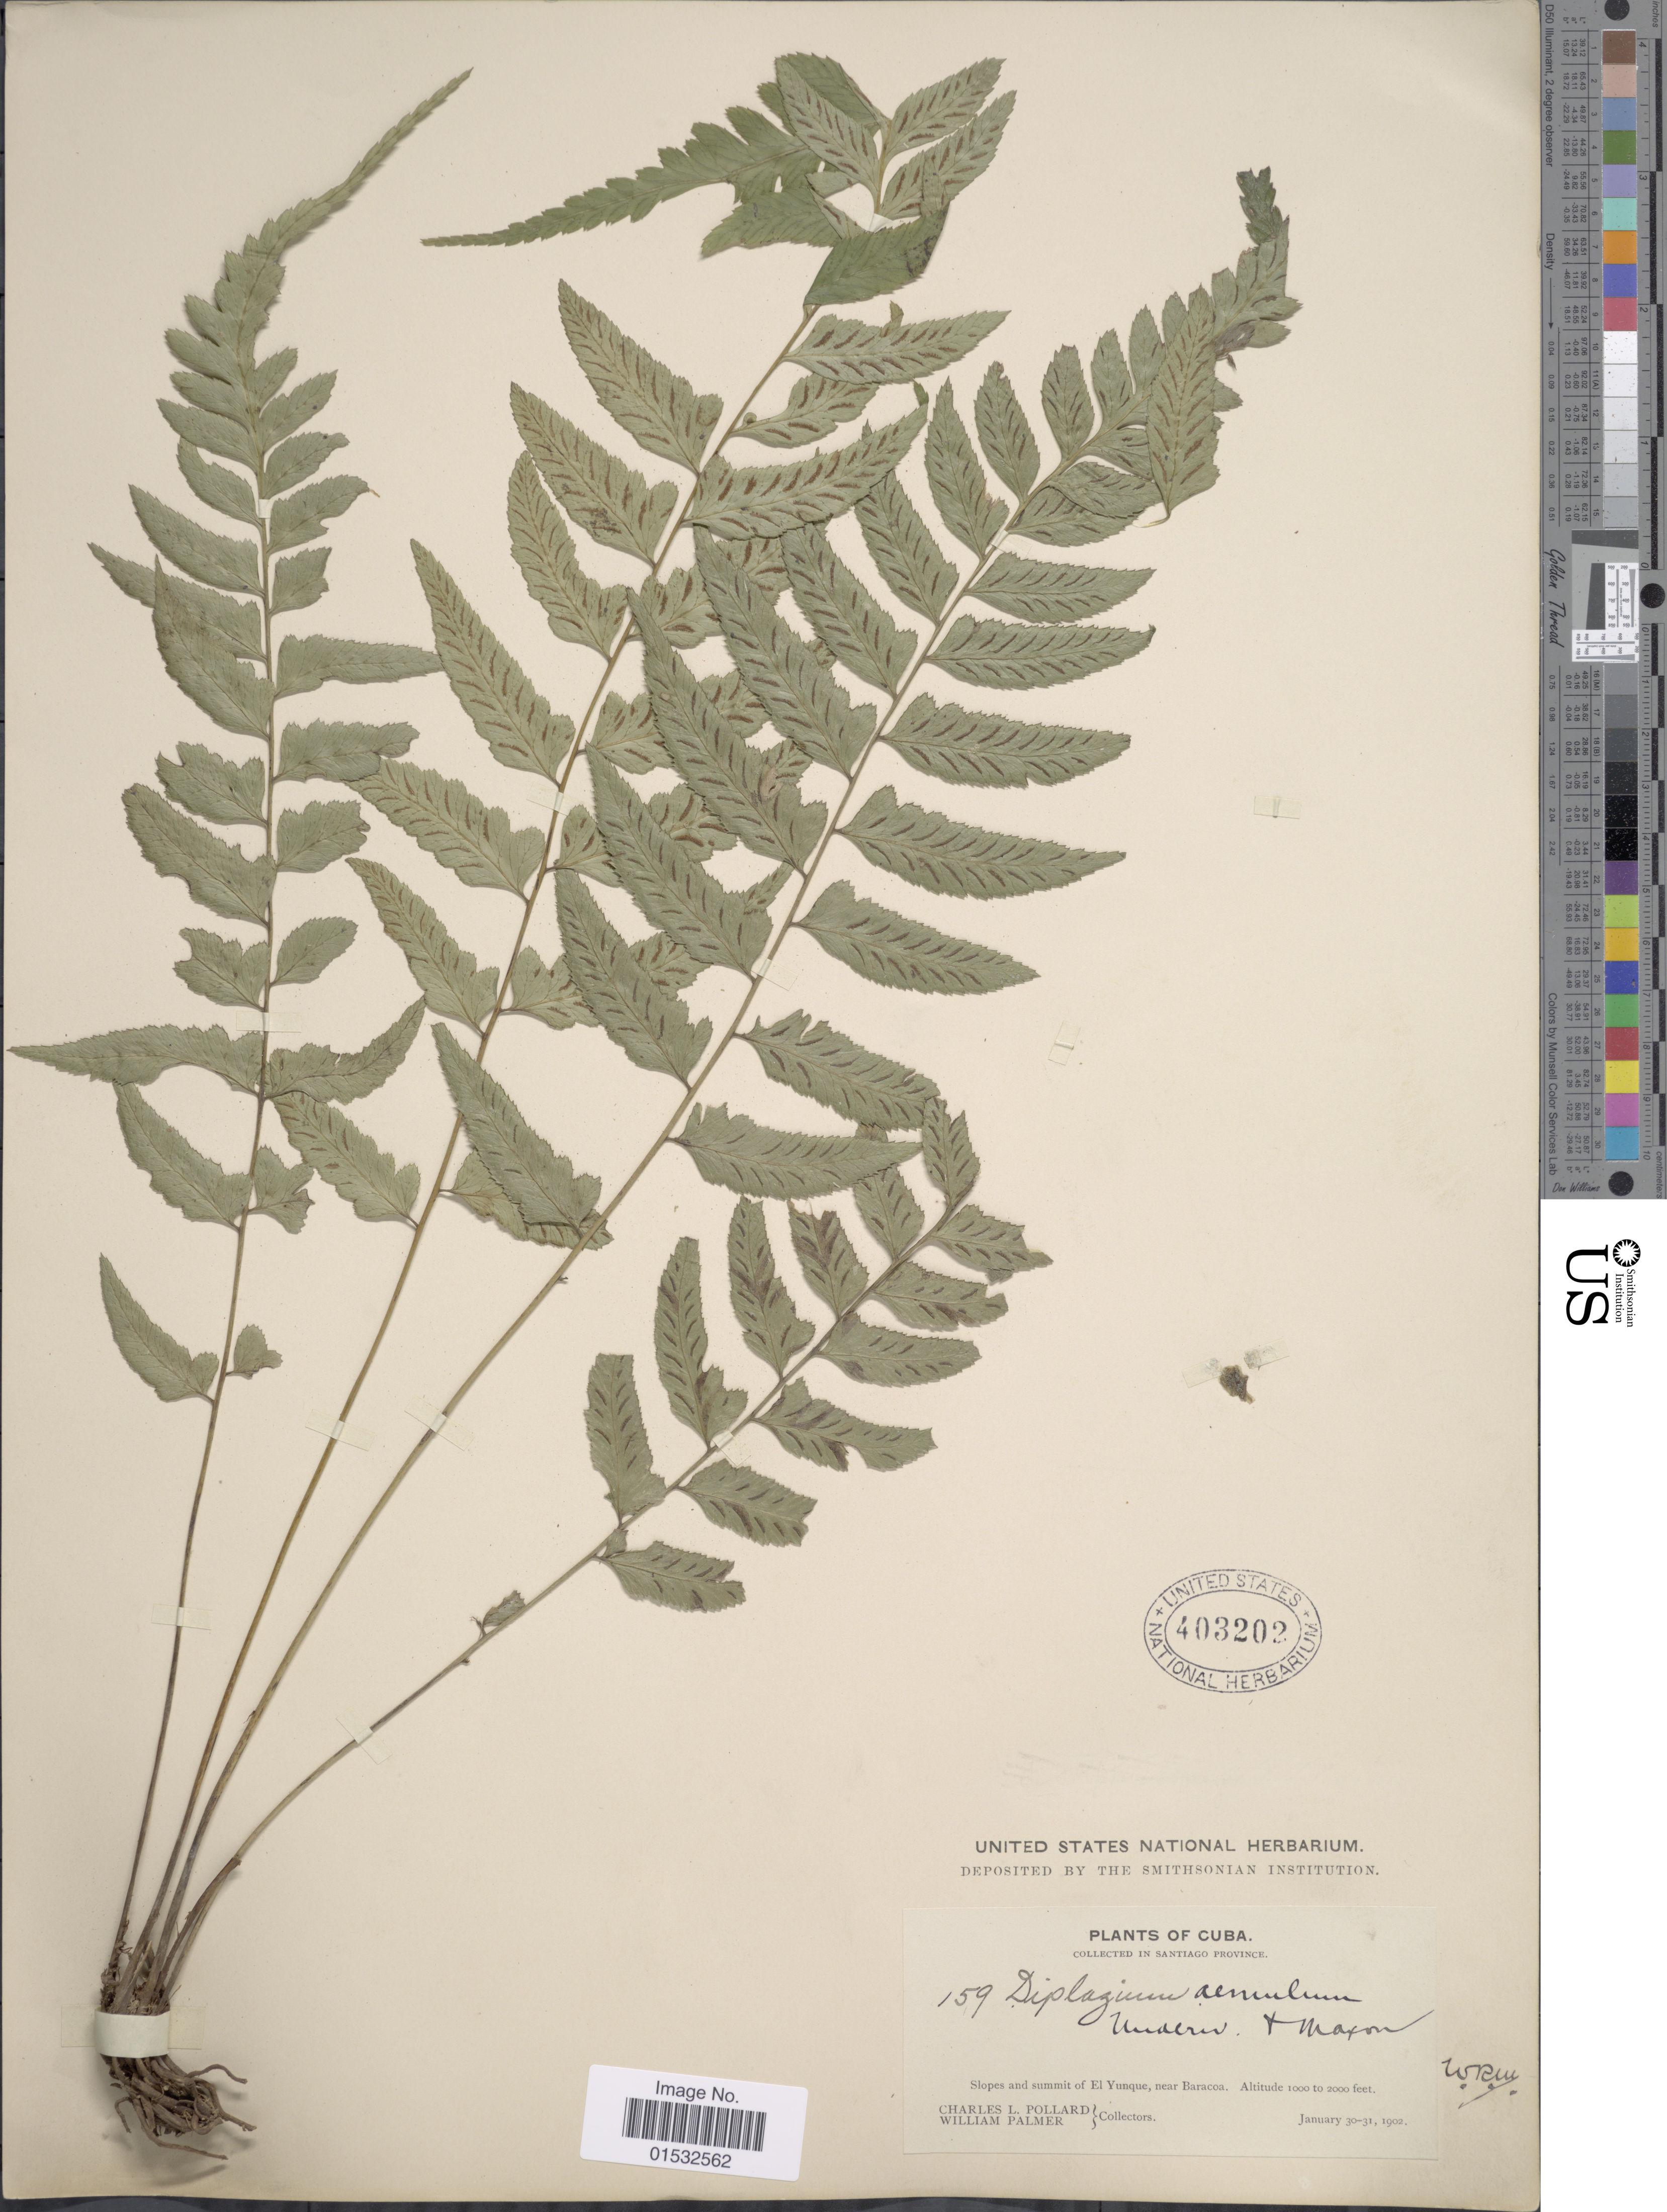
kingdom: Plantae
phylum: Tracheophyta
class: Polypodiopsida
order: Polypodiales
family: Athyriaceae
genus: Diplazium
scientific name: Diplazium cristatum x D. unilobum (Poir.) Hieron.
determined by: Sánchez, C.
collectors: C. L. Pollard & W. Palmer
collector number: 159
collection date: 1902-01-30/1902-01-31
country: Cuba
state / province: Santiago de Cuba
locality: Santiago Province. Slopes and summit of El Yunque, near Baracoa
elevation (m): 305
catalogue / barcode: US 403202